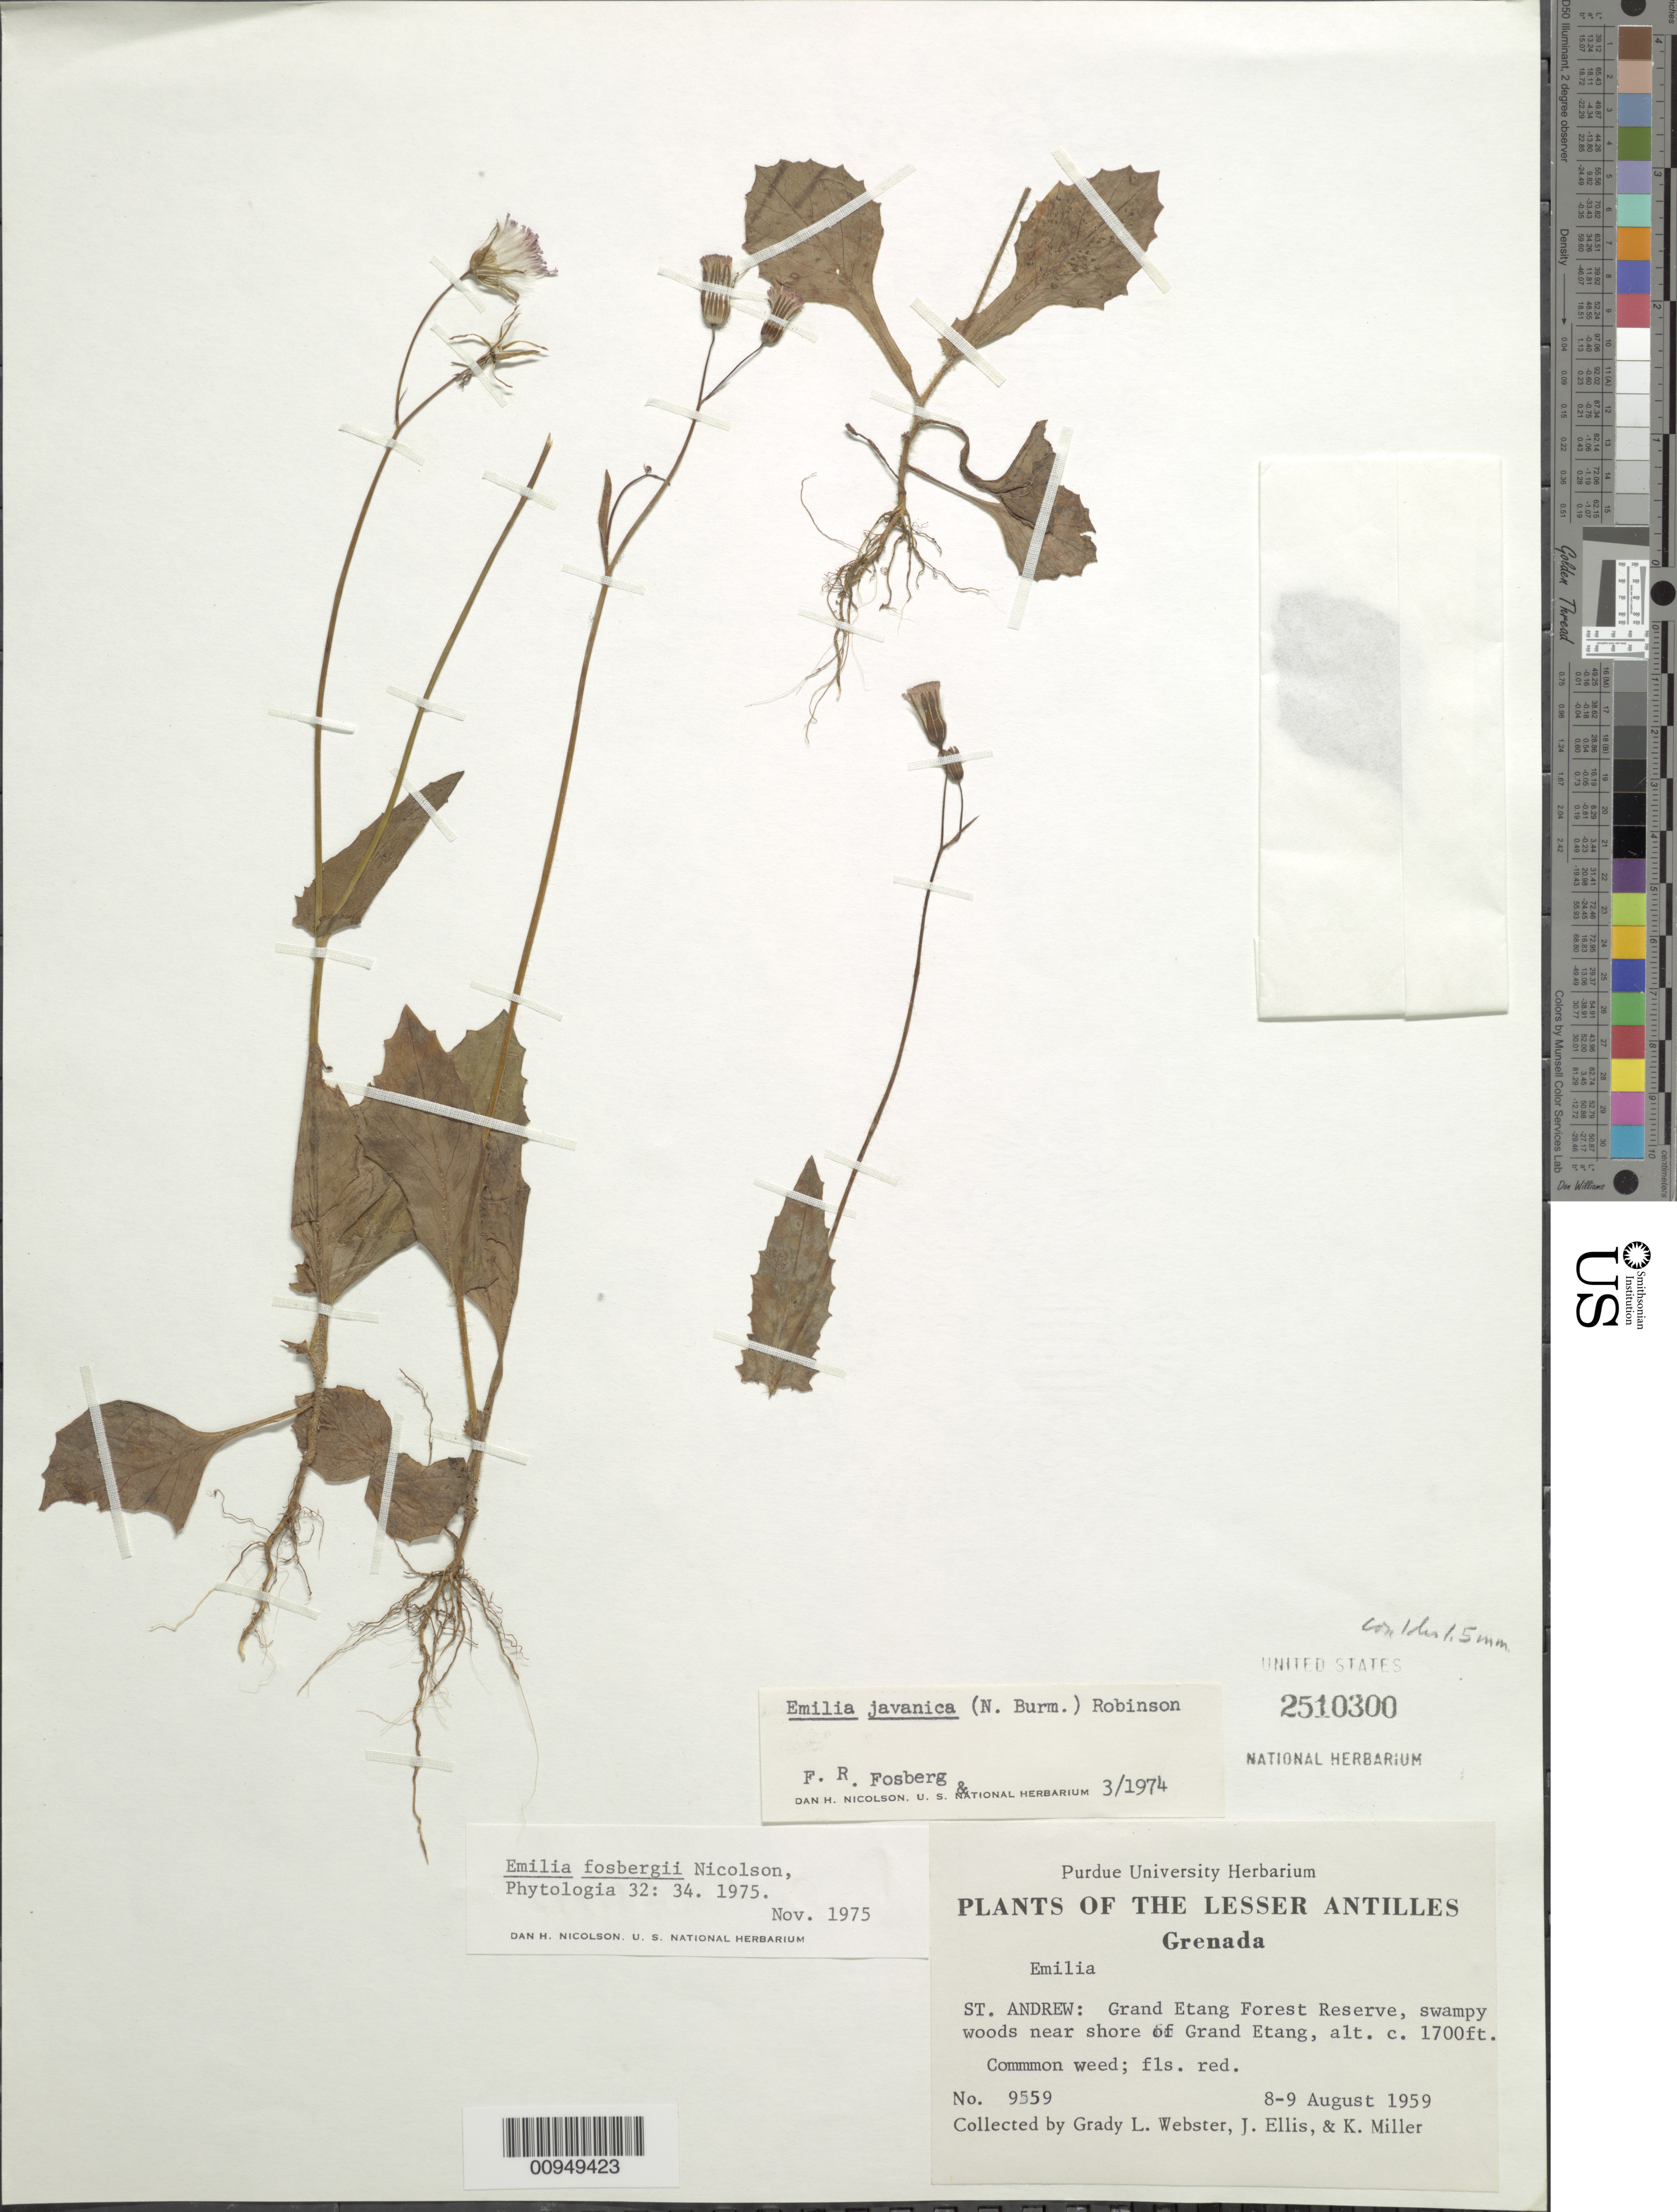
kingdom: Plantae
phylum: Tracheophyta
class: Magnoliopsida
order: Asterales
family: Asteraceae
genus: Emilia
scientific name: Emilia fosbergii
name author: Nicolson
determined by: Nicolson, Dan H.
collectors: G. L. Webster, J. Ellis & K. Miller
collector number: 9559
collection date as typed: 08 Aug 1959 to 09 Aug 1959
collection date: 1959-08-08/1959-08-09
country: Grenada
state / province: Saint Andrew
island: Grenada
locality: Grand Etang Forest Reserve, swampy woods near shore of Grand Etang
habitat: Swampy woods near shore of lagoon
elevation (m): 518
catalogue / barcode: US 2510300